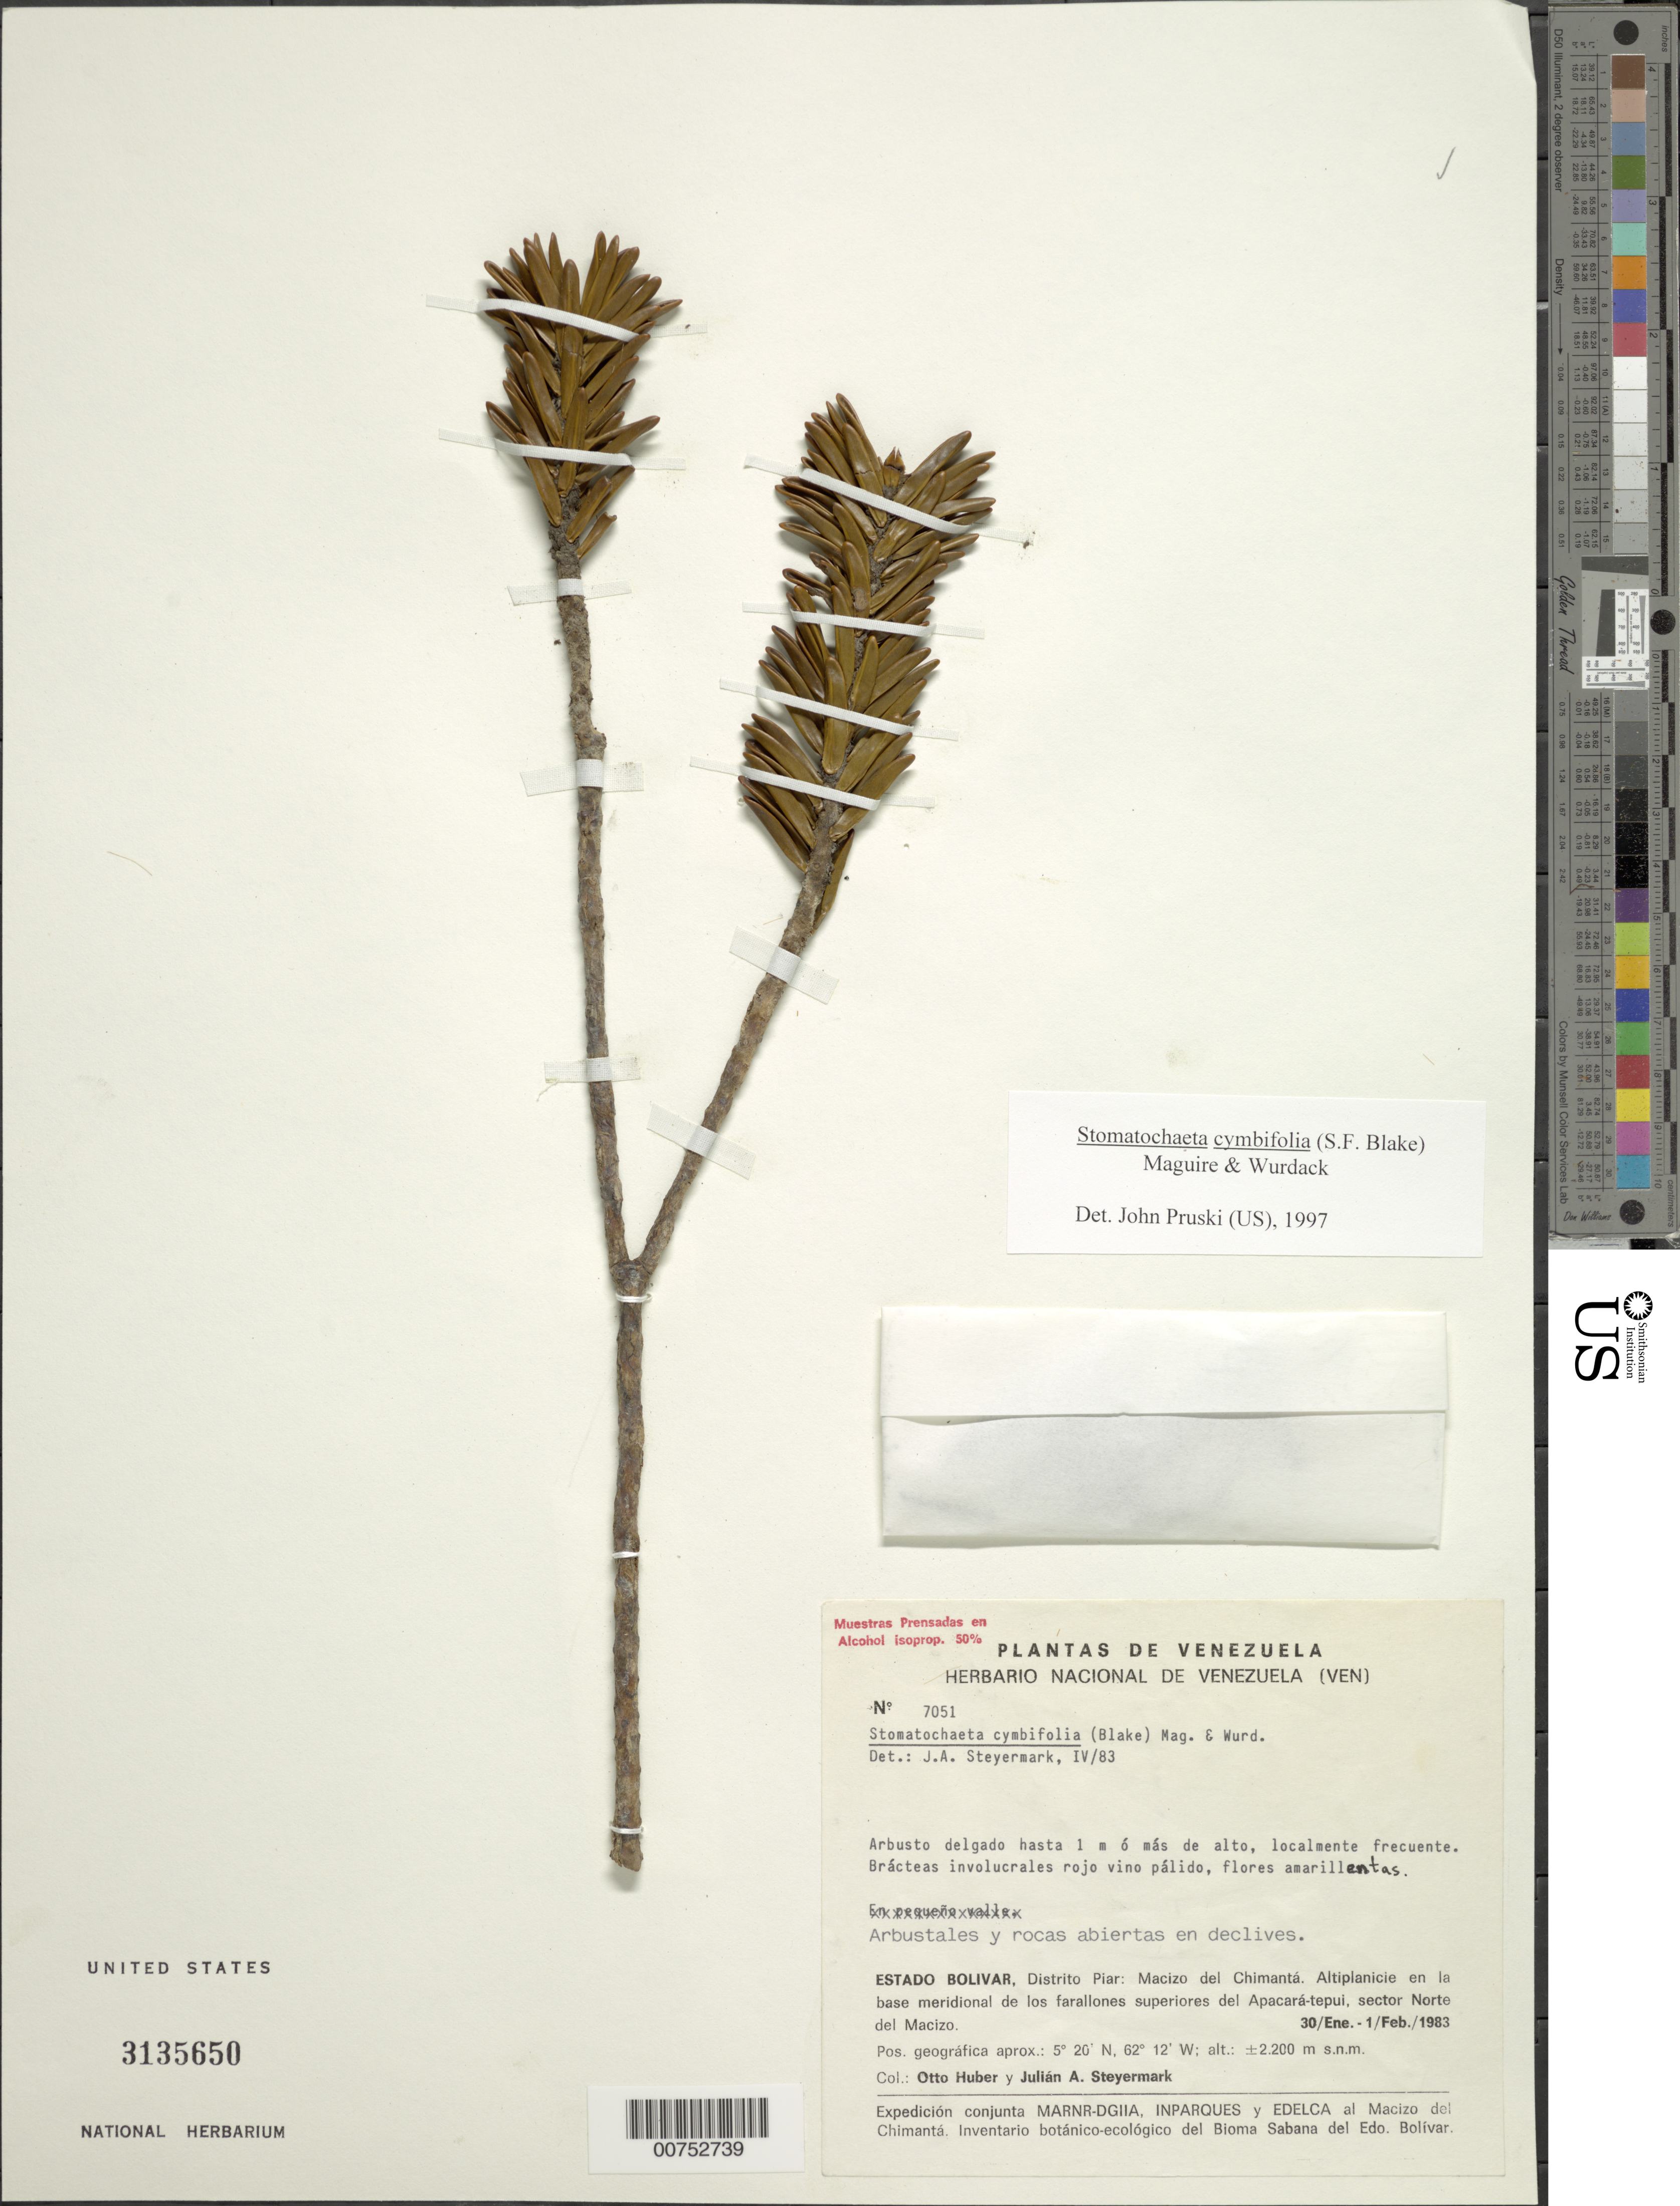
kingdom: Plantae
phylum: Tracheophyta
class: Magnoliopsida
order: Asterales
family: Asteraceae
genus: Stomatochaeta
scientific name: Stomatochaeta cymbifolia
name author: (S.F. Blake) Maguire & Wurdack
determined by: Pruski, J. F.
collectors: O. Huber & J. Steyermark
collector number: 7051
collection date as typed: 30-Jan-83 to 1-Feb-83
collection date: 1983-01-30/1983-02-01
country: Venezuela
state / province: Bolívar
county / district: Piar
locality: Macizo del Chimantá, altiplanicie en la base meridional de los farallones superíores del Apácara-tepuí, sector Norte del Macizo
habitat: Altiplanicie. Arbustales y rocas abiertas en declives.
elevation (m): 2200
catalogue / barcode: US 3135650